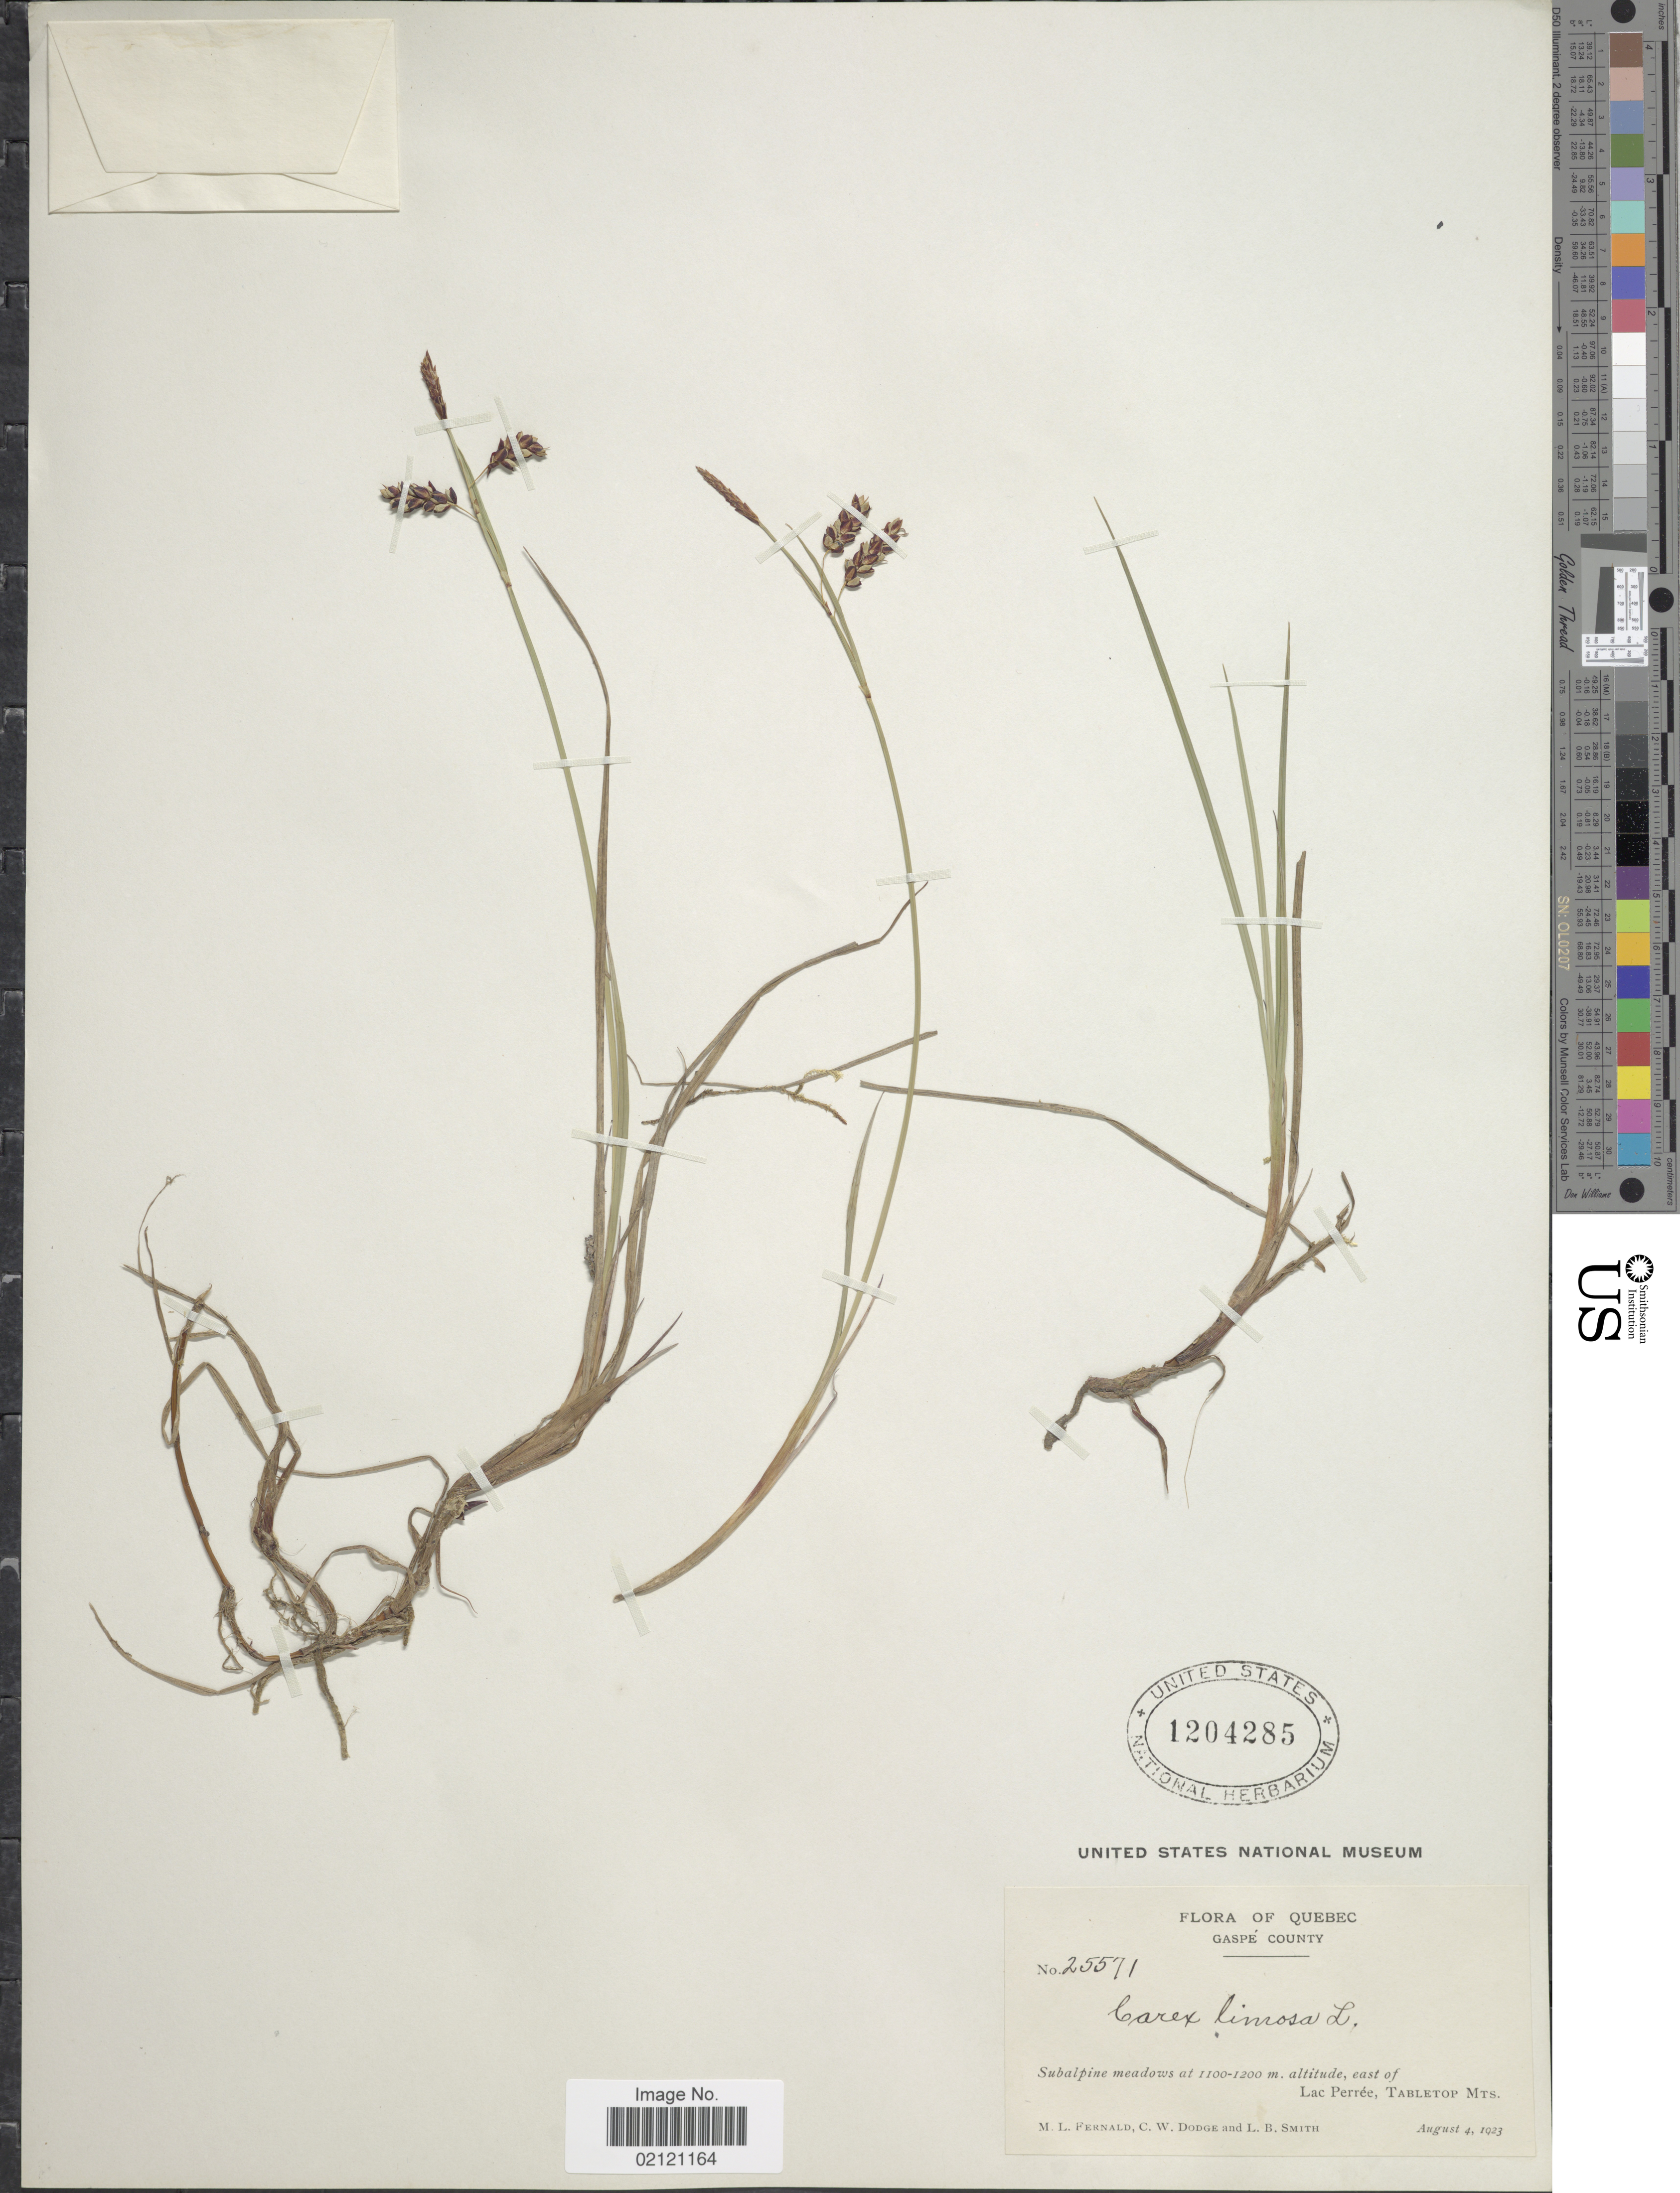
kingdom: Plantae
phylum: Tracheophyta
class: Liliopsida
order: Poales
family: Cyperaceae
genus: Carex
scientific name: Carex limosa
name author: L.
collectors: M. L. Fernald, C. Dodge & L. Smith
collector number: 25571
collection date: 1923-08-04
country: Canada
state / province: Quebec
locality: Gaspe County, east of Lac Perree, Tabletop Mts.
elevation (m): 1100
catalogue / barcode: US 1204285